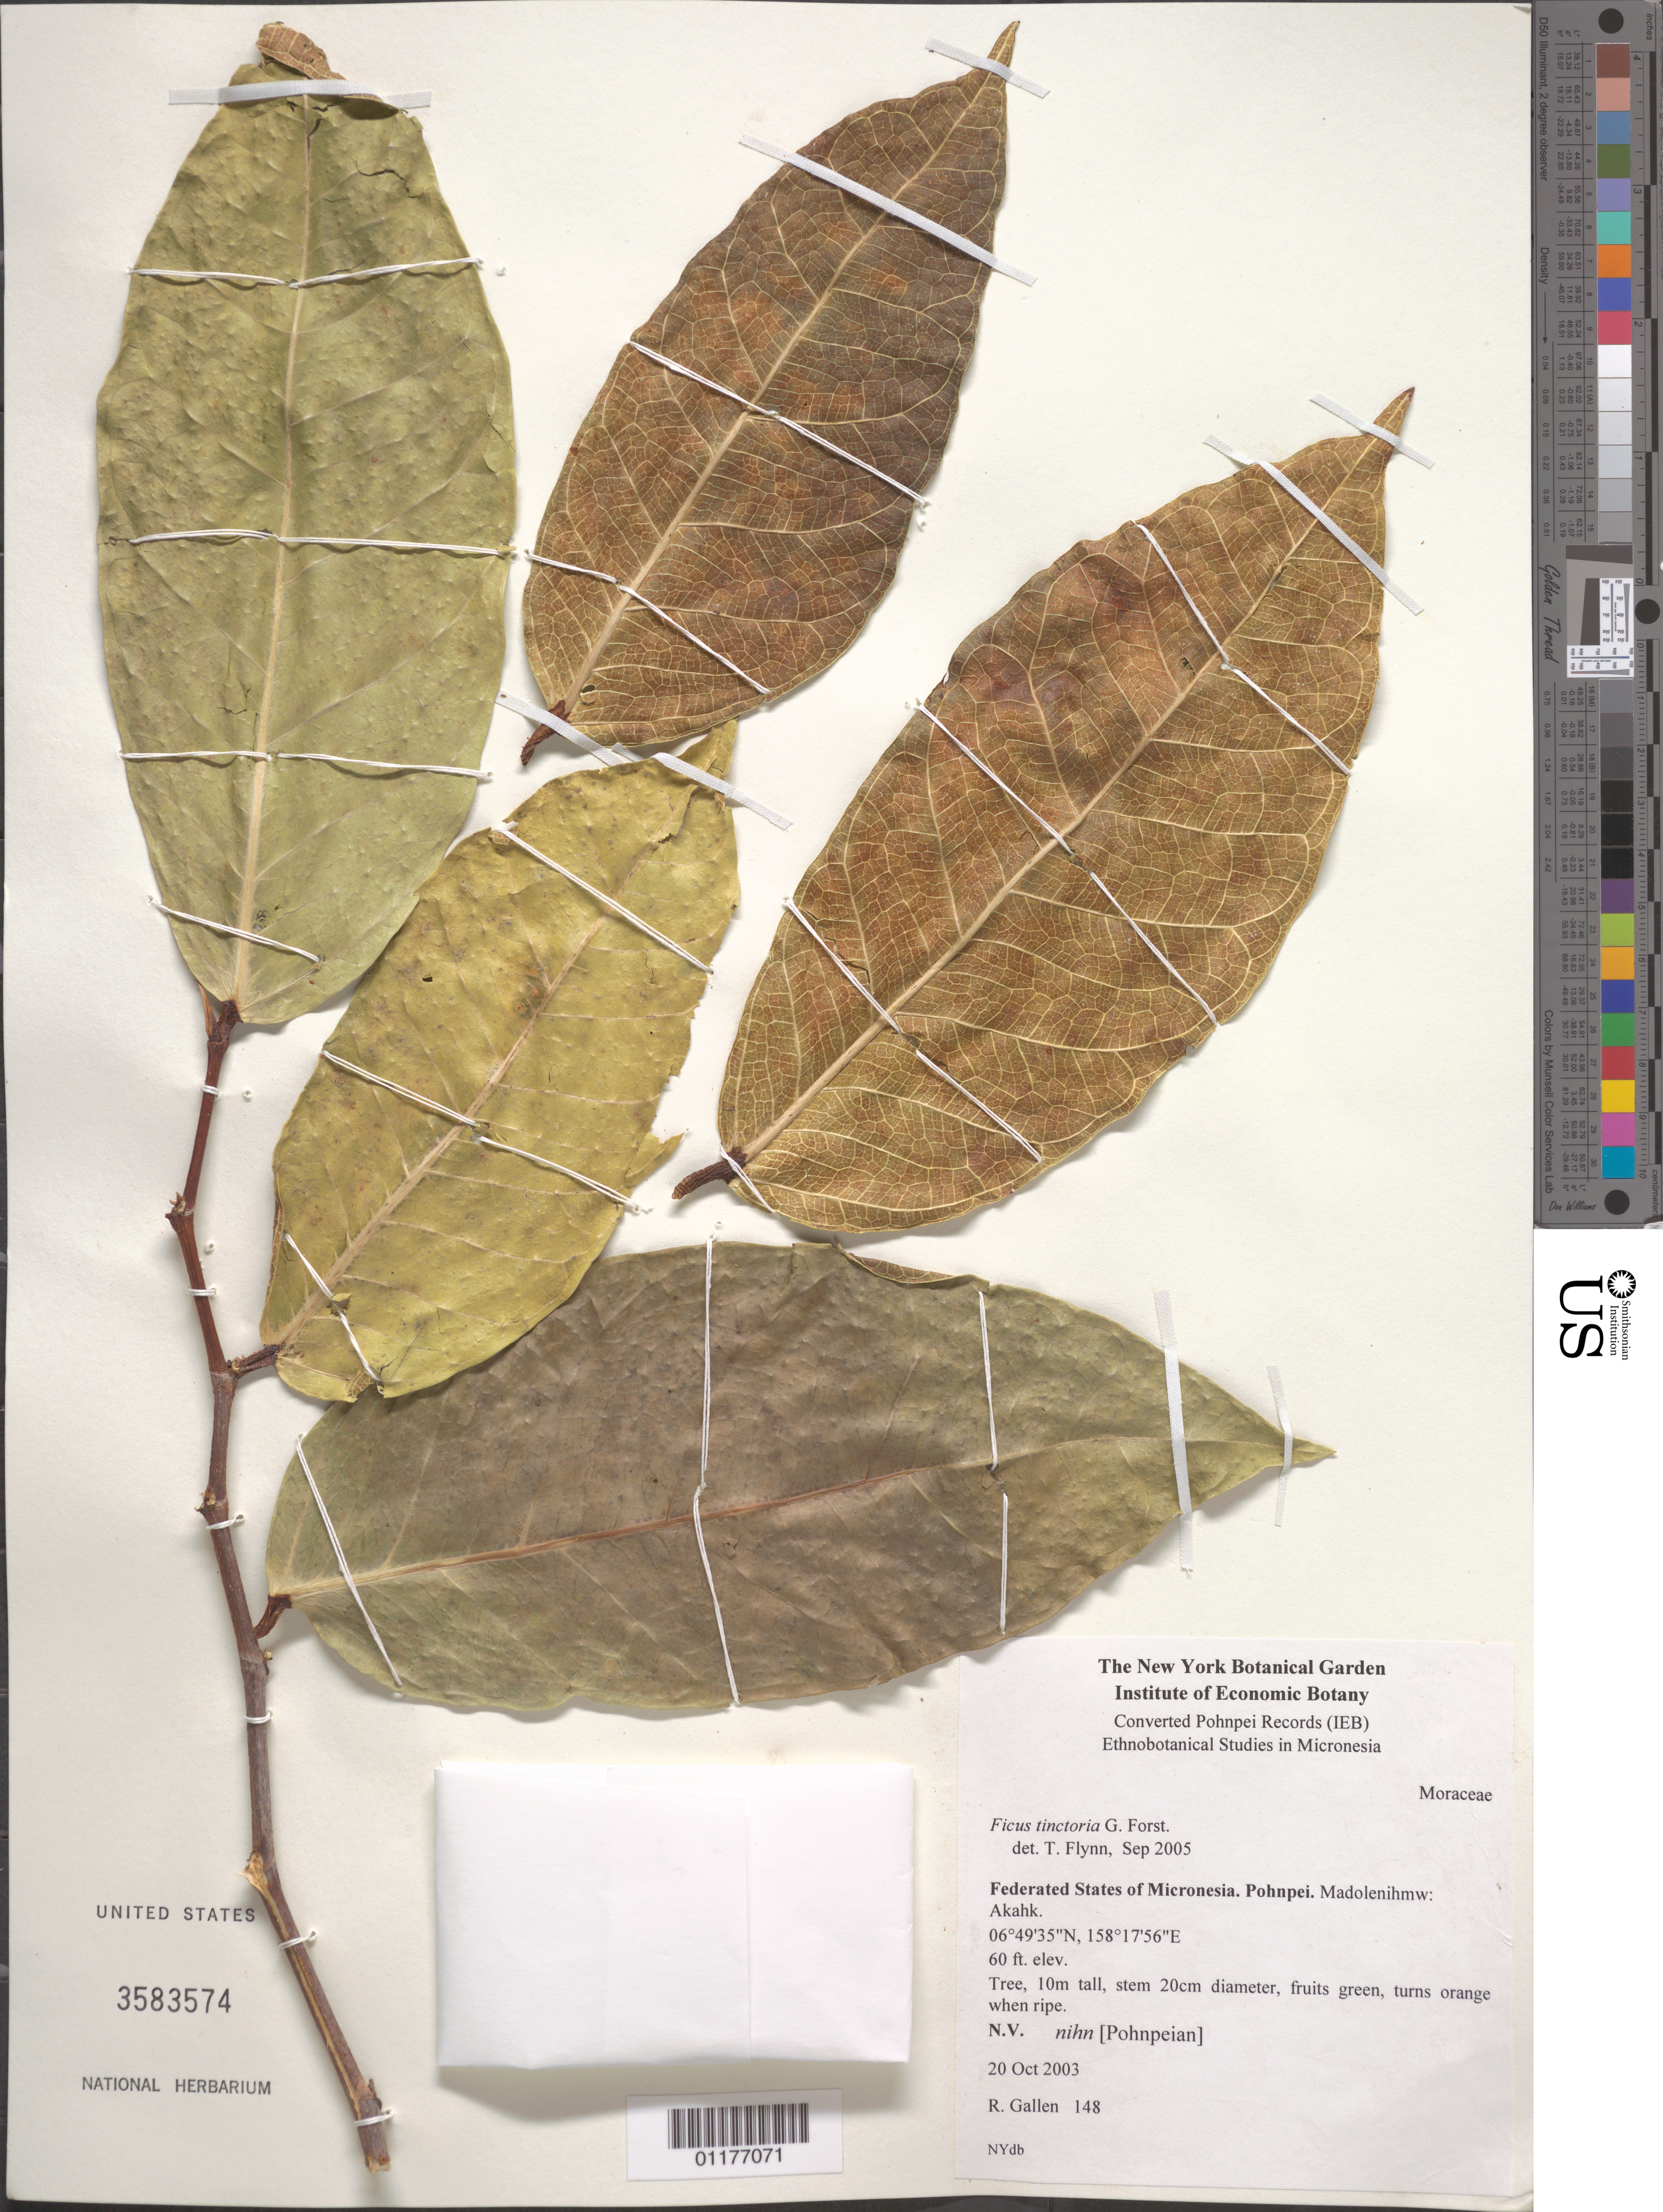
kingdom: Plantae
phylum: Tracheophyta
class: Magnoliopsida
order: Rosales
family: Moraceae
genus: Ficus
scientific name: Ficus tinctoria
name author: G. Forst.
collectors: R. Gallen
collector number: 148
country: Micronesia, Federated States of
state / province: Pohnpei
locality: Madoenihmw, Akahk.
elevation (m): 18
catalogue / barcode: US 3583574